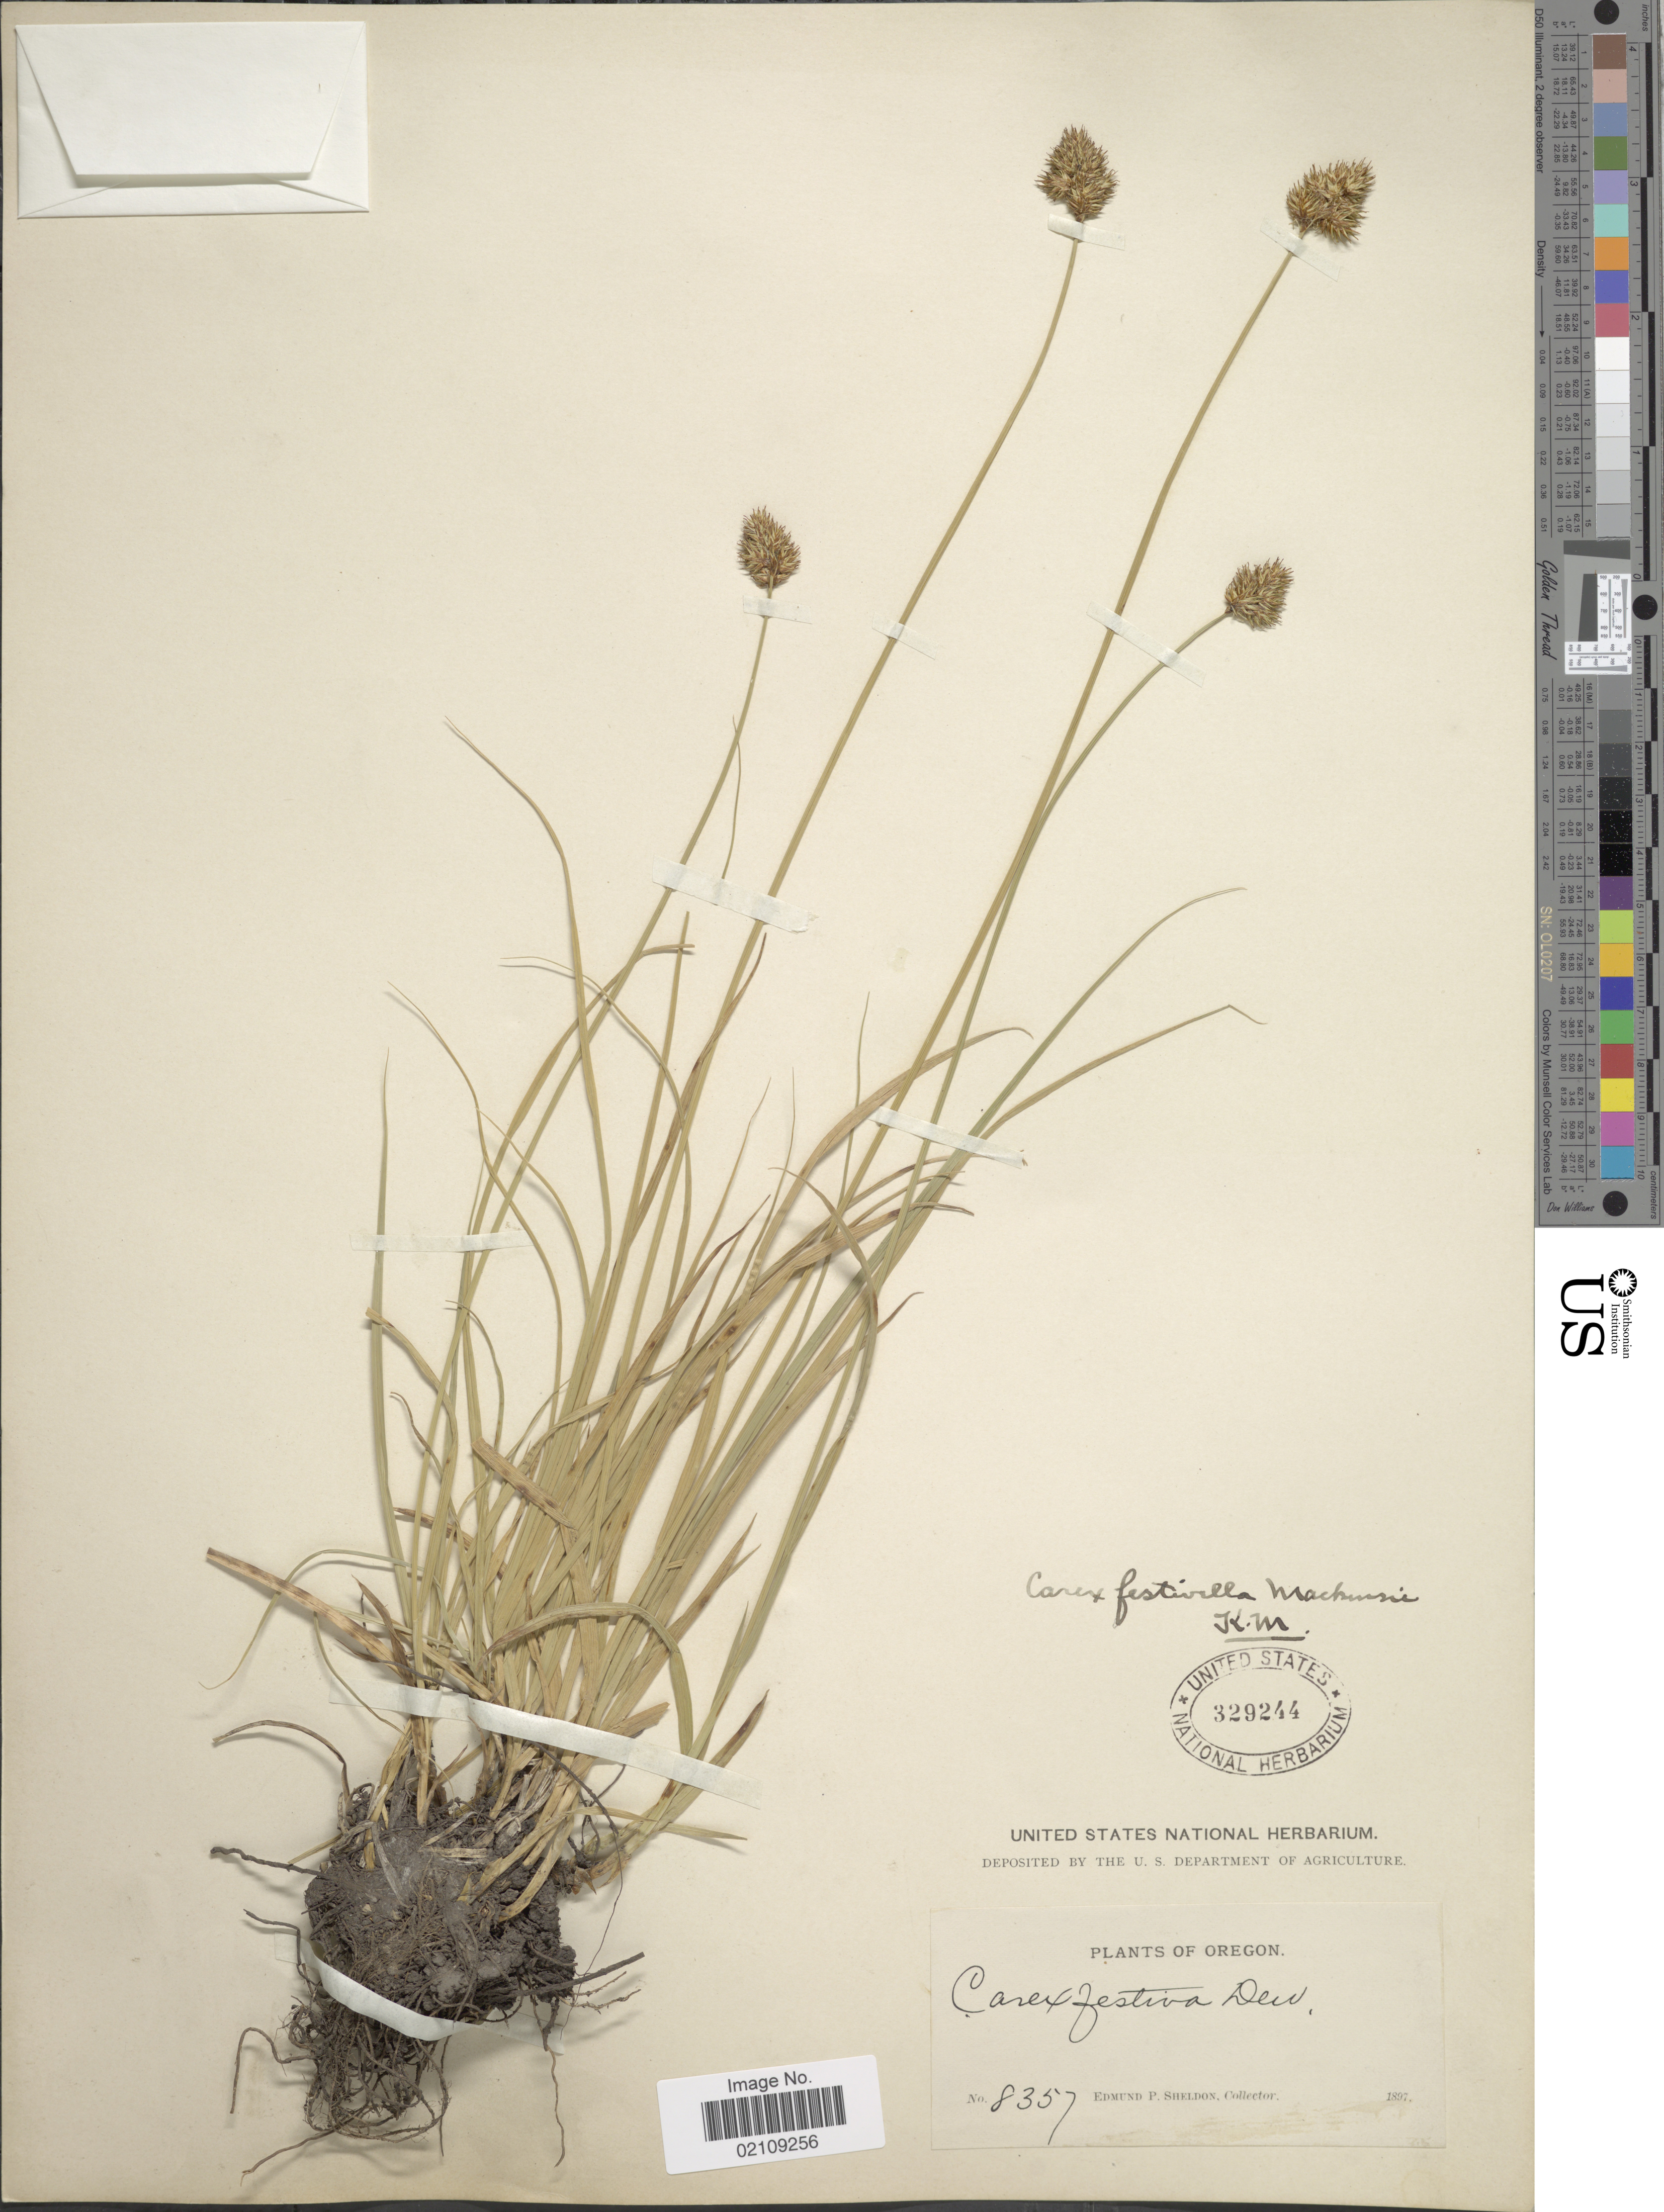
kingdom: Plantae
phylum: Tracheophyta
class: Liliopsida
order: Poales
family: Cyperaceae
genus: Carex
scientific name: Carex microptera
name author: Mack.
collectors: E. P. Sheldon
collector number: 8357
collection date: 1897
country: United States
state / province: Oregon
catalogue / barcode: US 329244